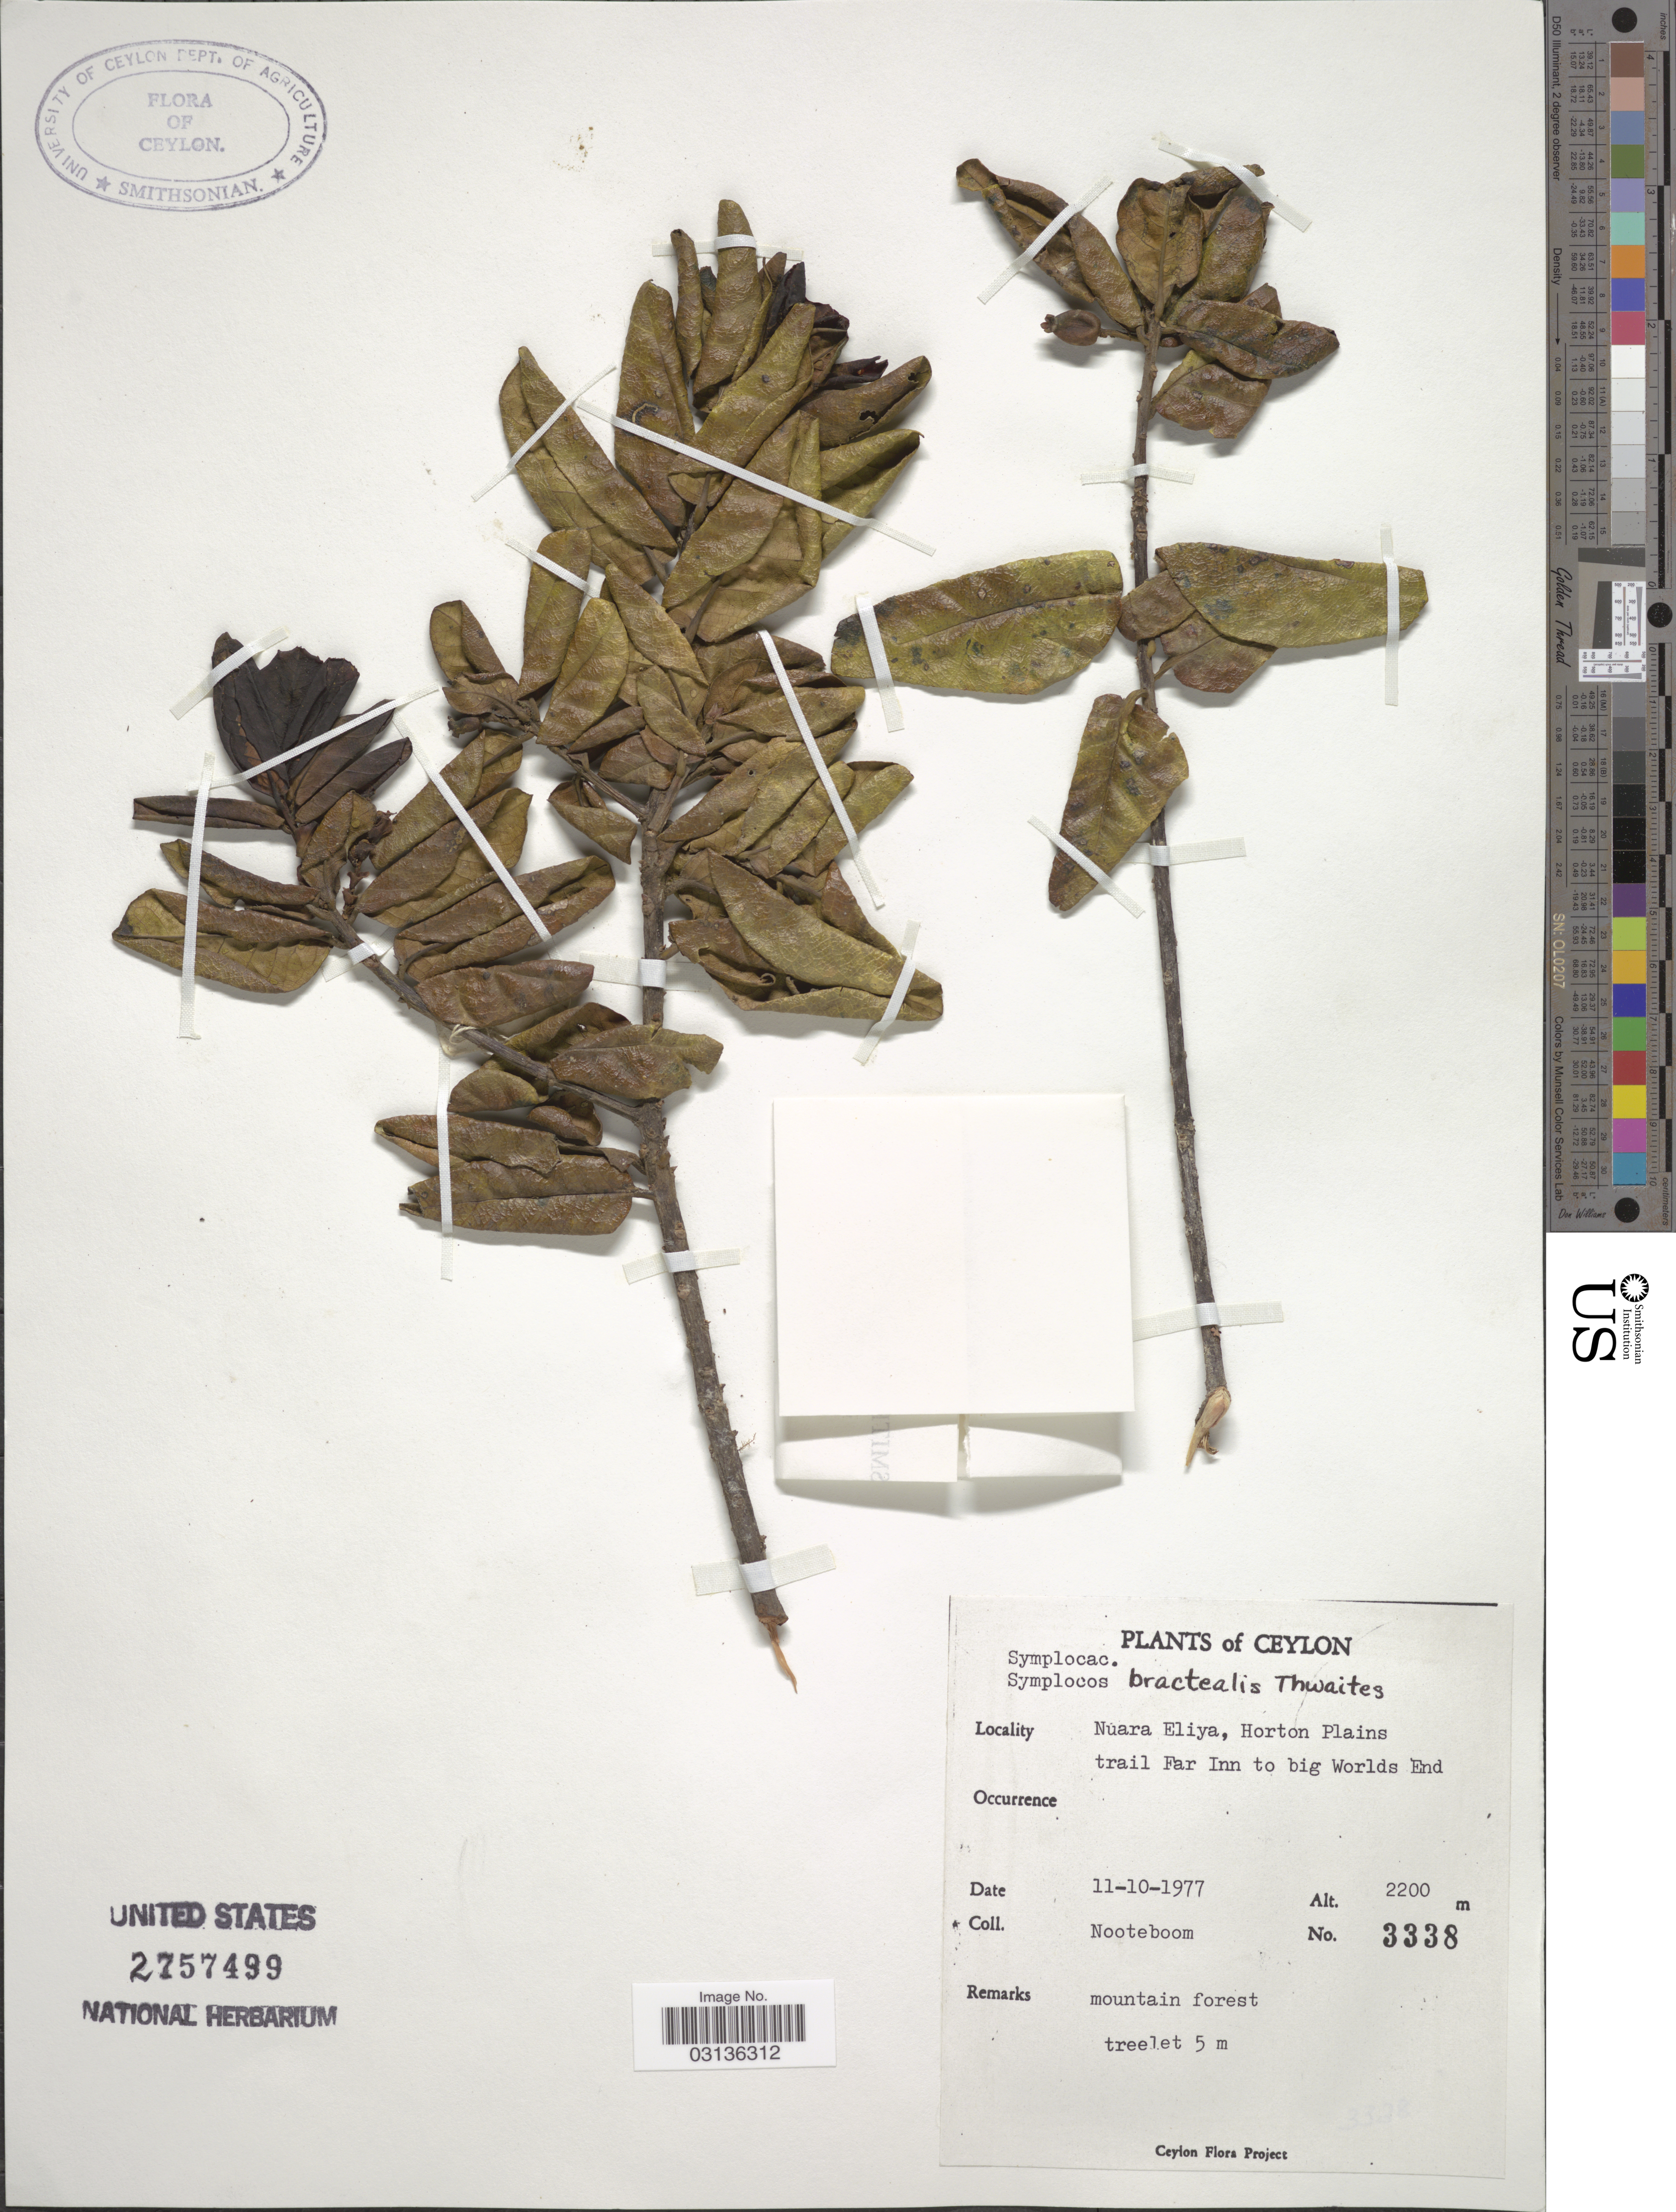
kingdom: Plantae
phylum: Tracheophyta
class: Magnoliopsida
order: Ericales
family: Symplocaceae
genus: Symplocos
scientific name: Symplocos bractealis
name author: Thwaites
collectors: Nooteboom, --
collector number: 3338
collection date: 1977-10-11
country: Sri Lanka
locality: Ceylon. Nuara Eliya, Horton Plains trail Far Inn to big Worlds End.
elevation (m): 2200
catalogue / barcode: US 2757499